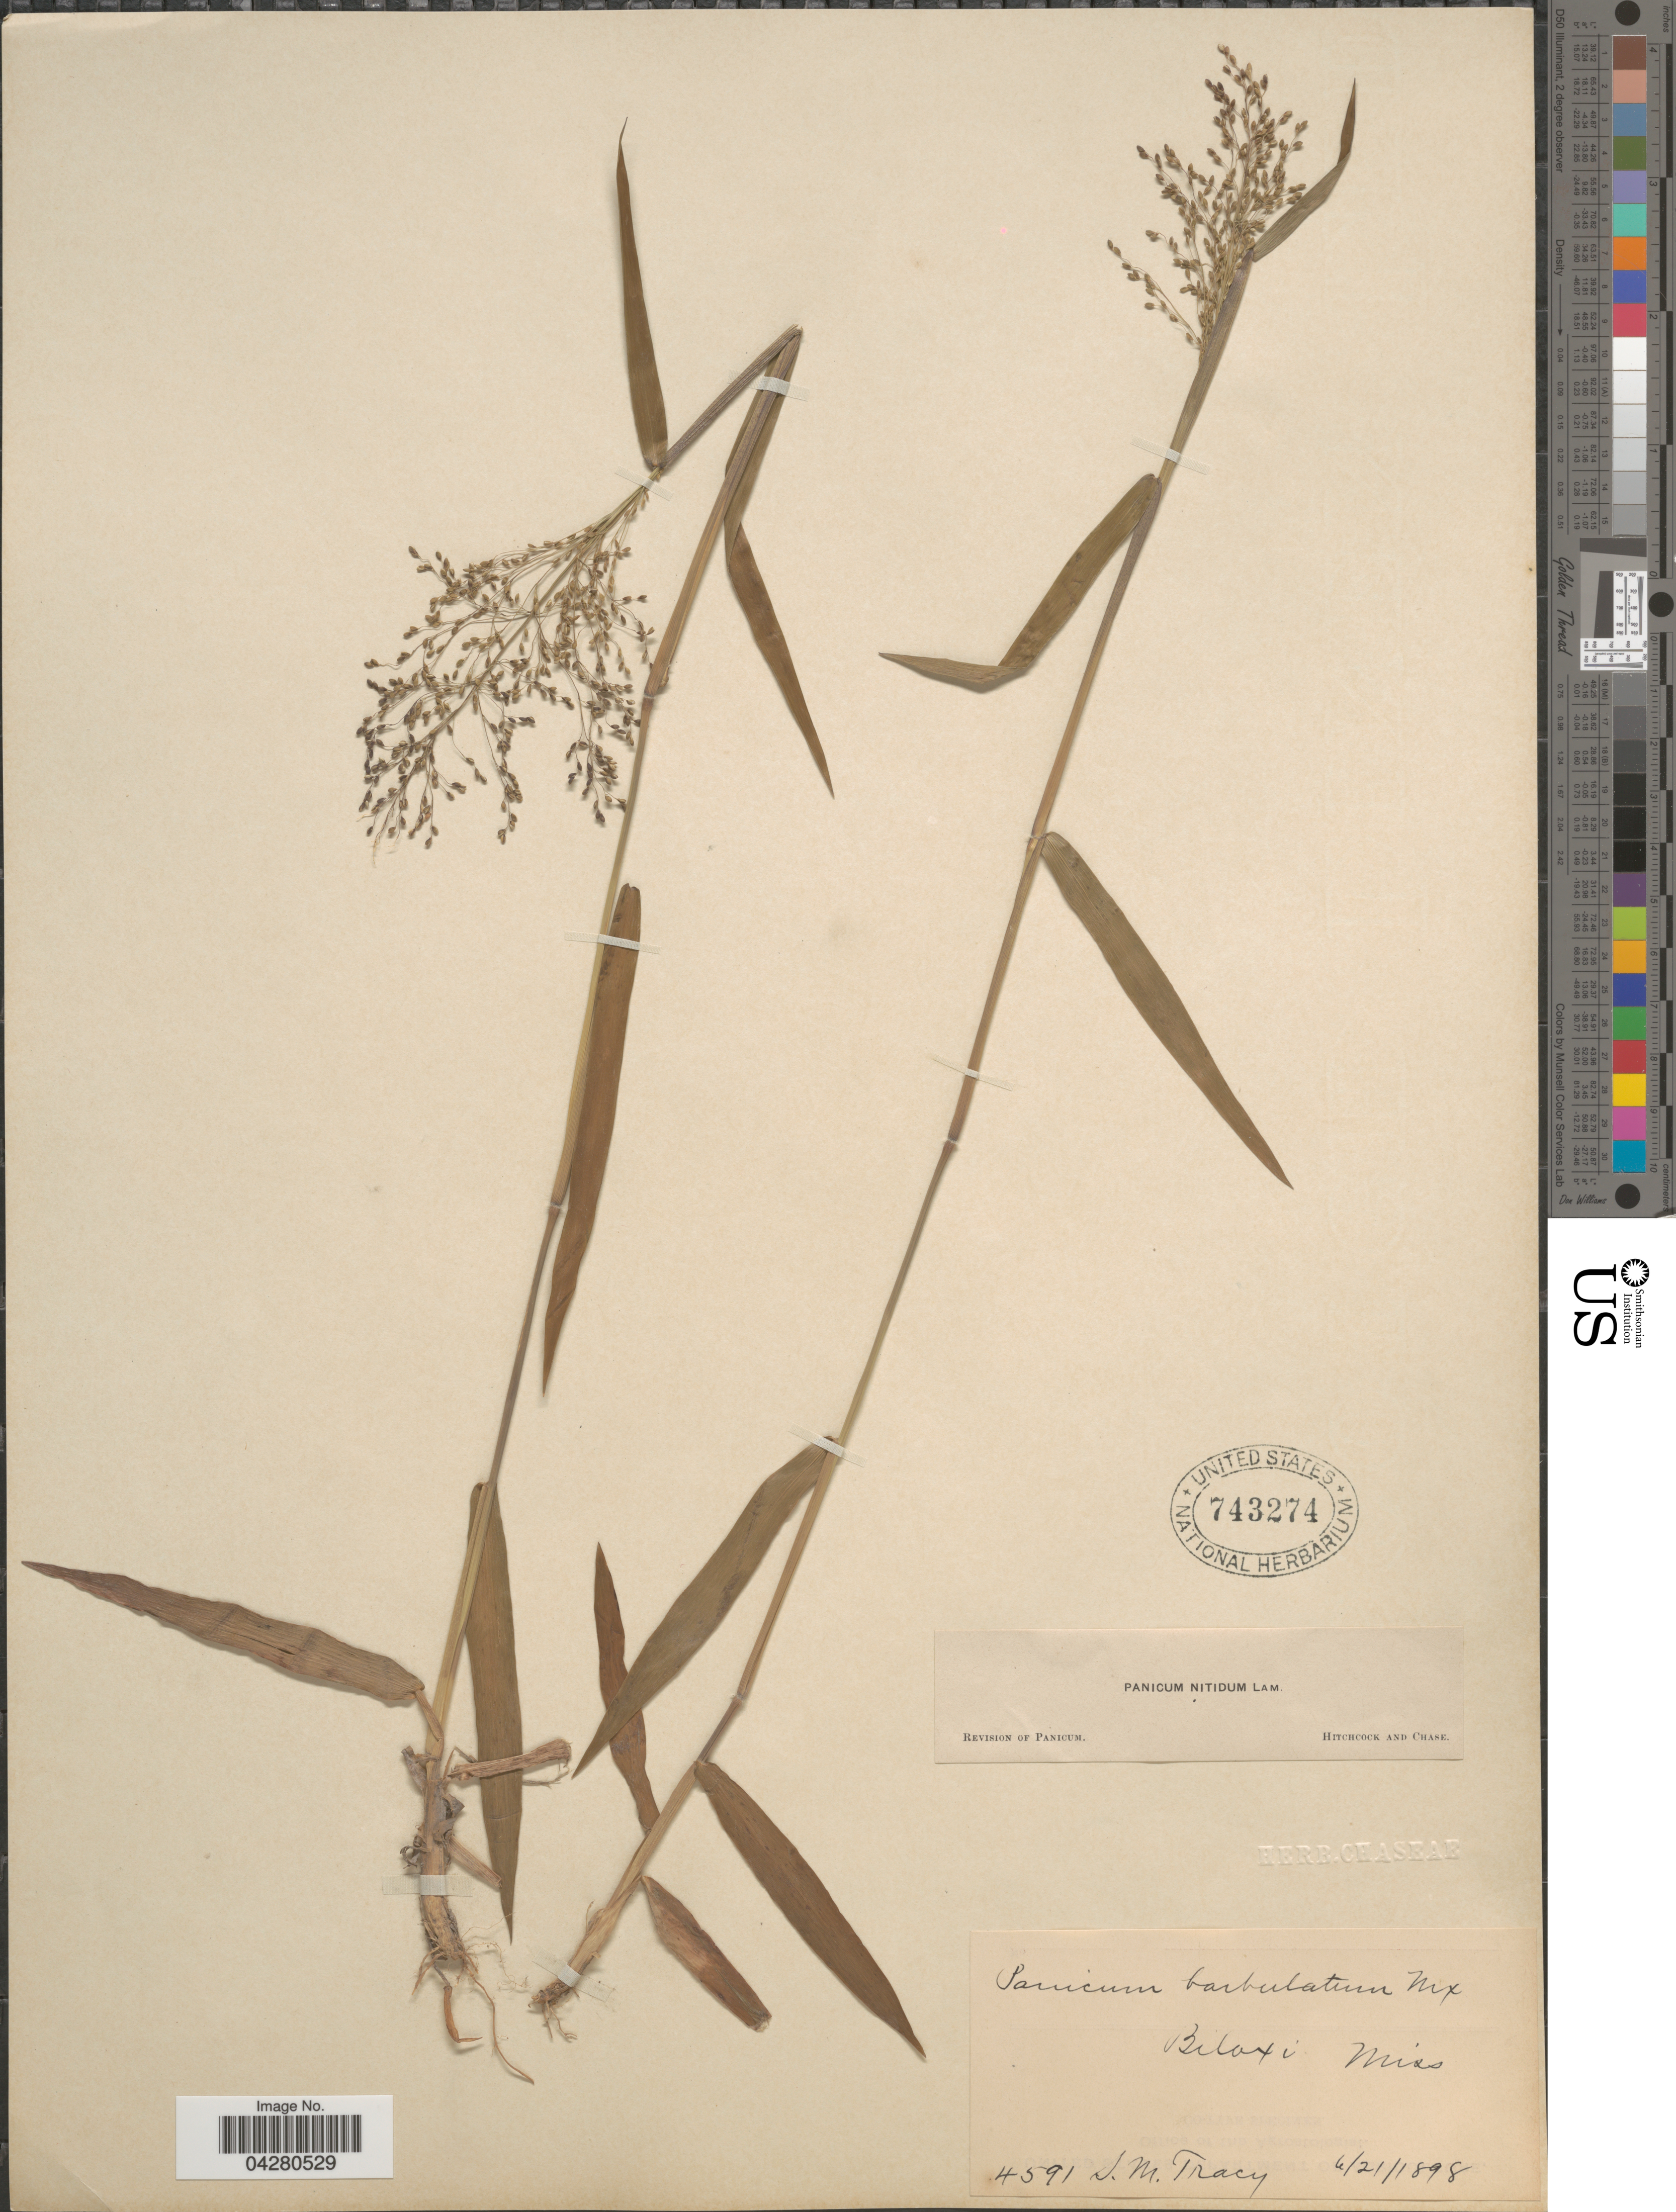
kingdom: Plantae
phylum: Tracheophyta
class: Liliopsida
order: Poales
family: Poaceae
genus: Dichanthelium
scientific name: Dichanthelium dichotomum var. dichotomum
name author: (L.) Gould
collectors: S. M. Tracy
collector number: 4591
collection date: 1898-06-21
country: United States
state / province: Mississippi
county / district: Harrison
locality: Biloxi.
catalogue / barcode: US 743274